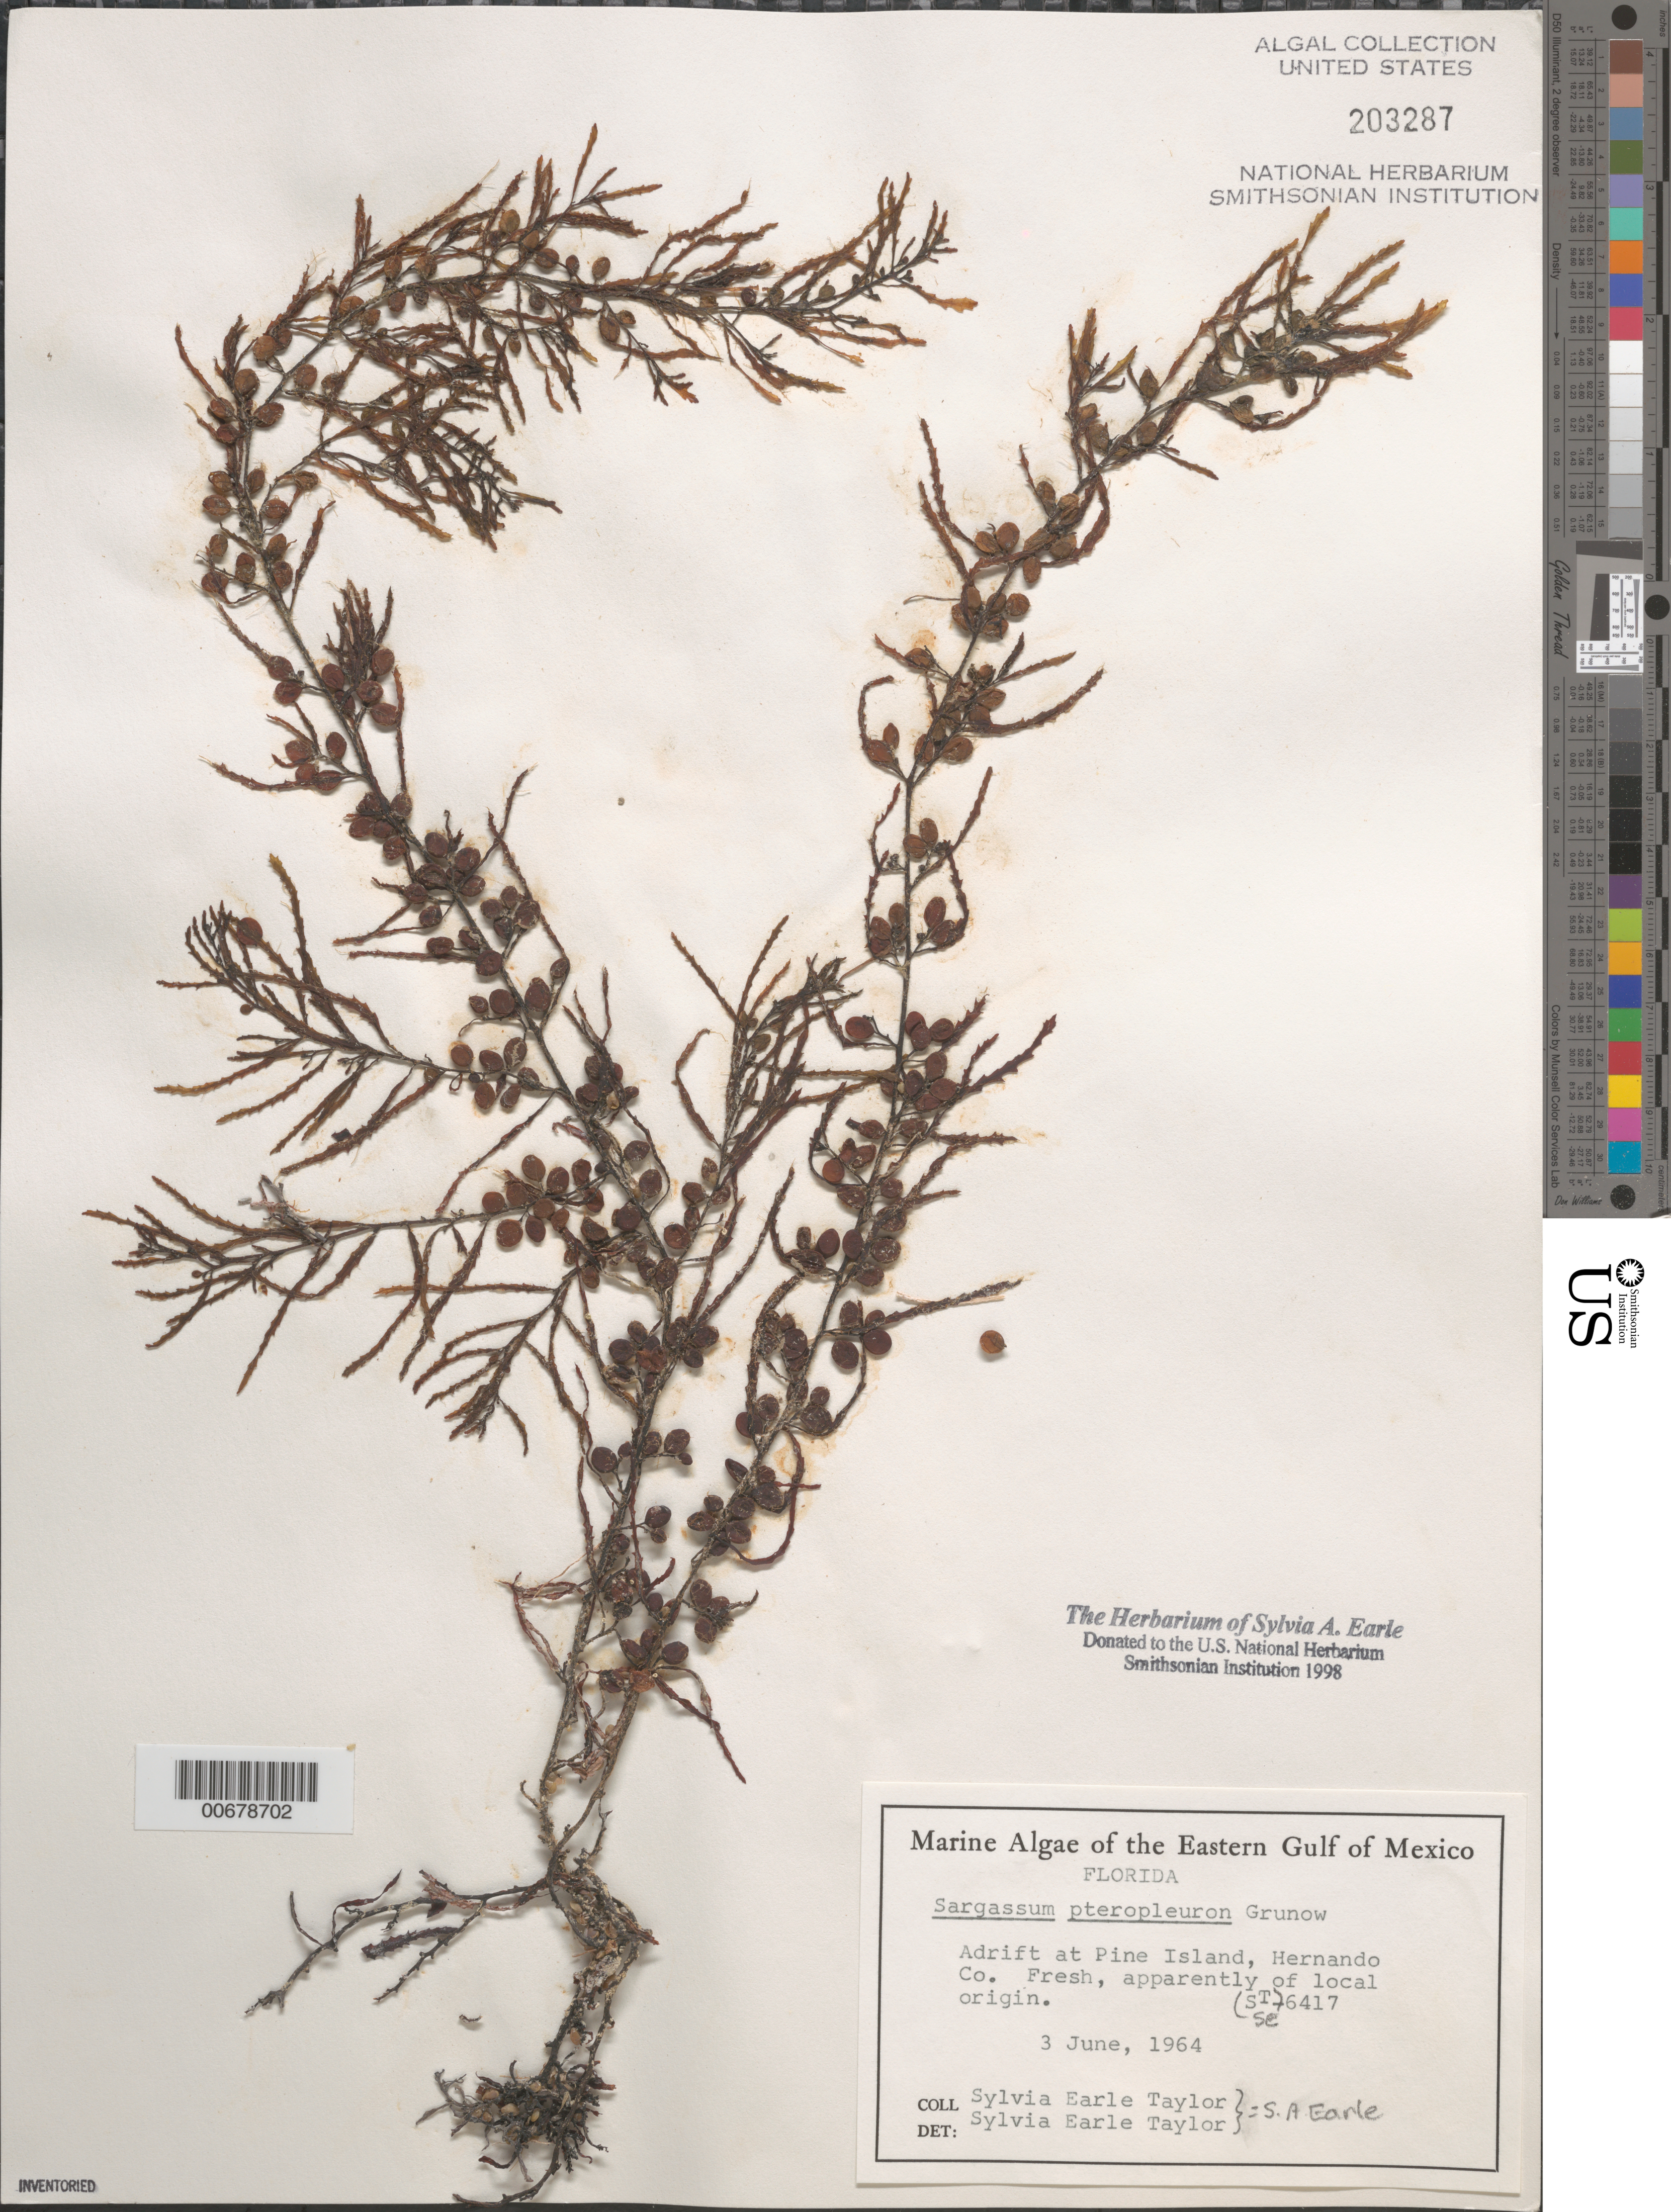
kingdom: Chromista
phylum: Ochrophyta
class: Phaeophyceae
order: Fucales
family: Sargassaceae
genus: Sargassum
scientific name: Sargassum pteropleuron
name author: Grunow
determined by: Earle, S. A.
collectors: S. A. Earle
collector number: SE 6417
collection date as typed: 03 Jun 1964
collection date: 1964-06-03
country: United States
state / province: Florida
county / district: Hernando County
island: Pine Island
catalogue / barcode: US 203287